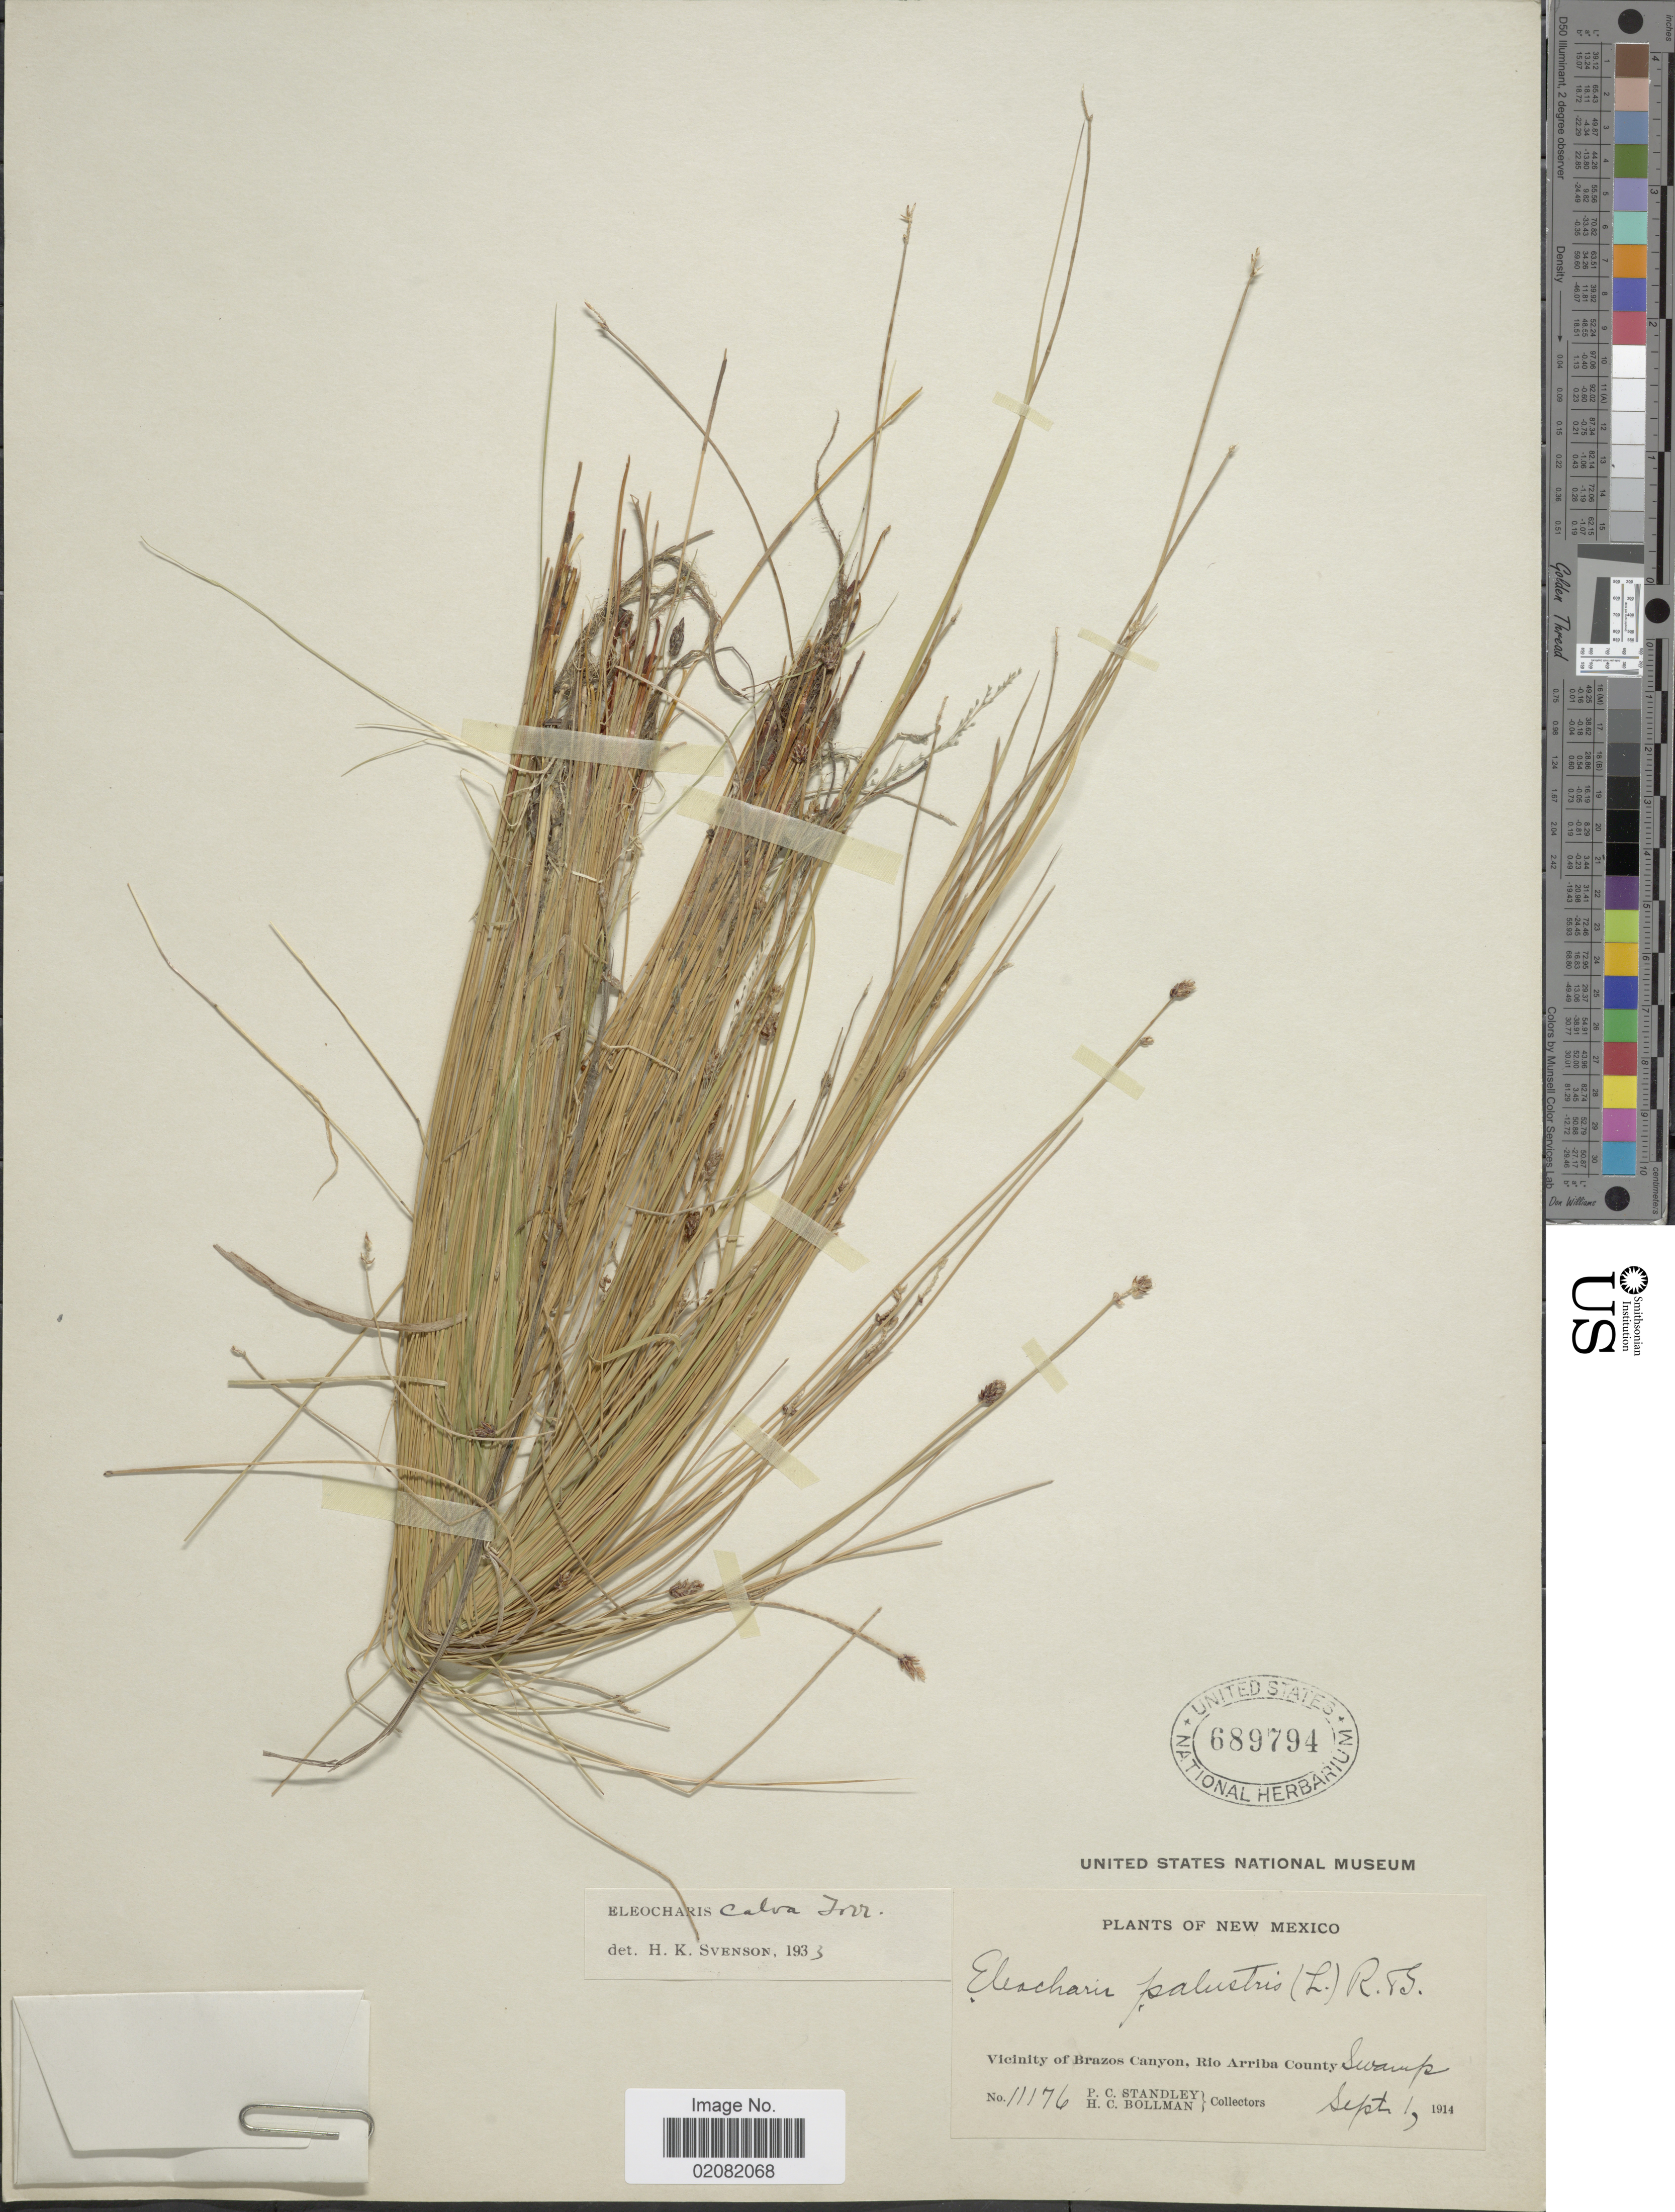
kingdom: Plantae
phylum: Tracheophyta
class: Liliopsida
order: Poales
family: Cyperaceae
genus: Eleocharis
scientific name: Eleocharis erythropoda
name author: Steud.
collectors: P. C. Standley & H. C. Bollman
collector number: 11176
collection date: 1914-09-01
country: United States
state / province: New Mexico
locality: Vicinity of Brazos Canyon, Rio Arriba County, Swamp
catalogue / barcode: US 689794